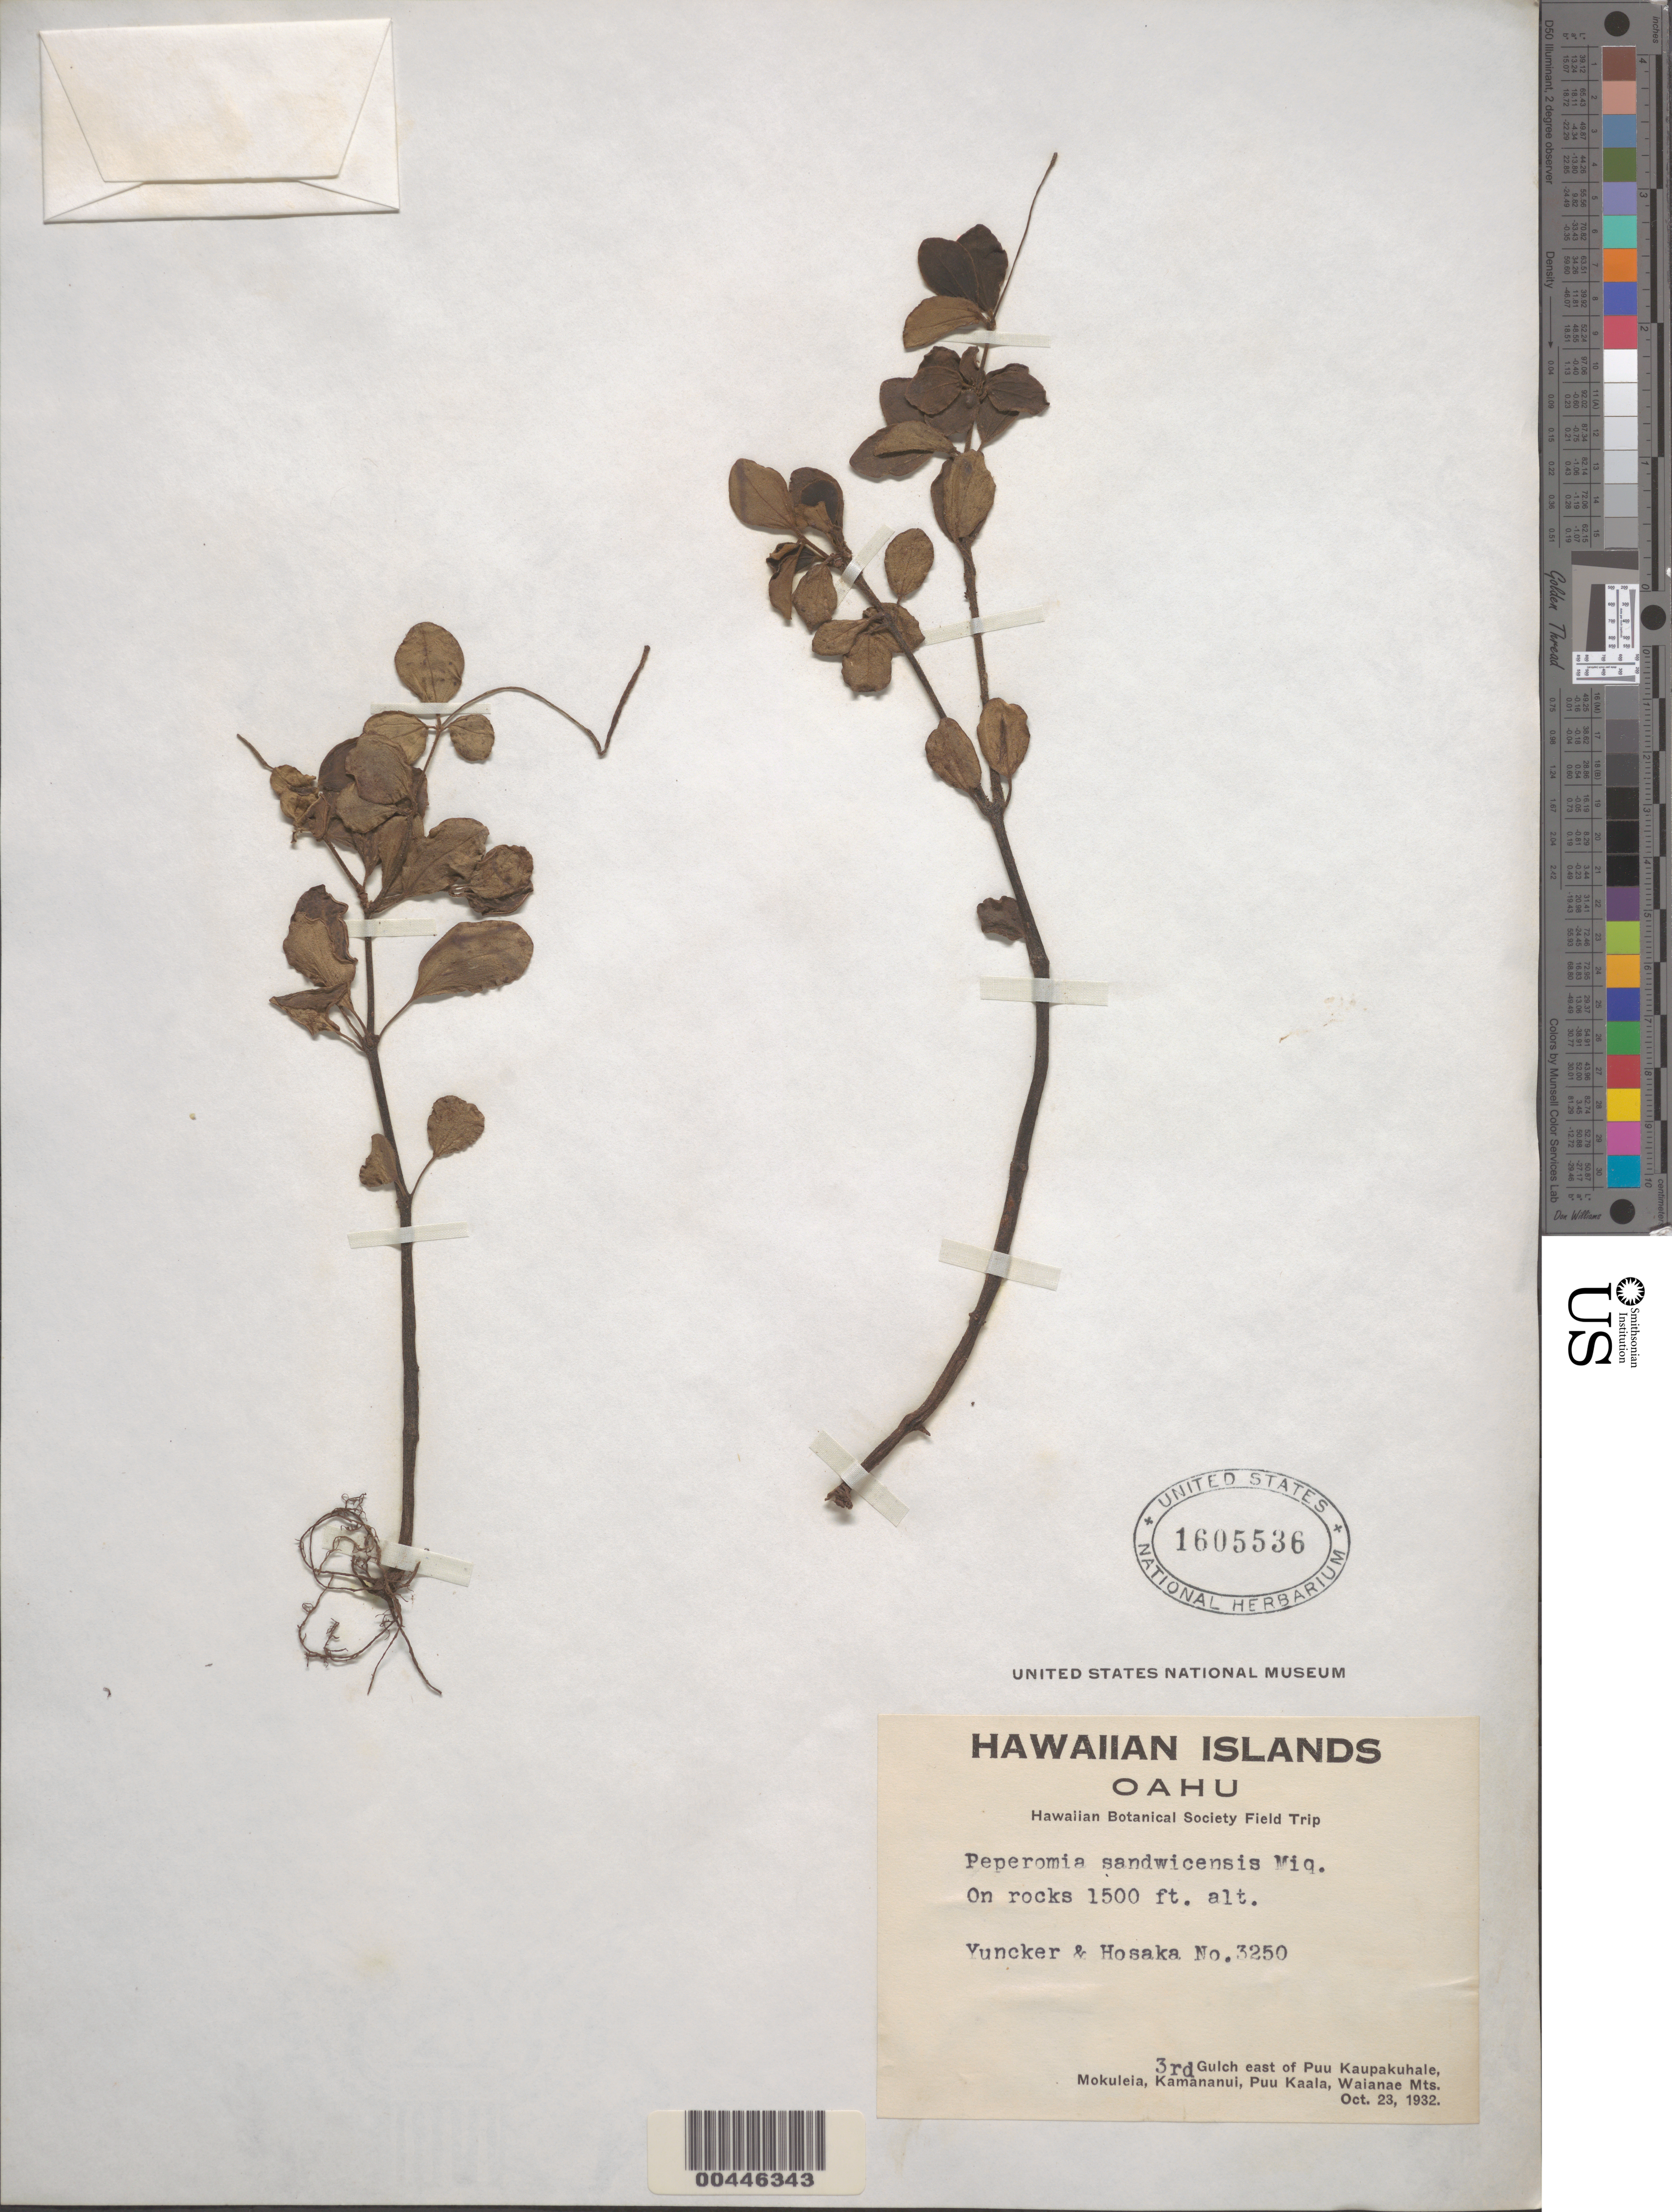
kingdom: Plantae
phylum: Tracheophyta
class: Magnoliopsida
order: Piperales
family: Piperaceae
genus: Peperomia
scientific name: Peperomia sandwicensis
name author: Miq.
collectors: T. G. Yuncker & Hosaka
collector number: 3250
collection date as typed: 23 Oct 1932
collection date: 1932-10-23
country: United States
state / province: Hawaii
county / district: Honolulu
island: Oahu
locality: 3rd gulch E of Puu Kaupakuhale, Mokuleia, Kamananui, Puu Kaala, Waianae Mts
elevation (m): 457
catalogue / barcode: US 1605536